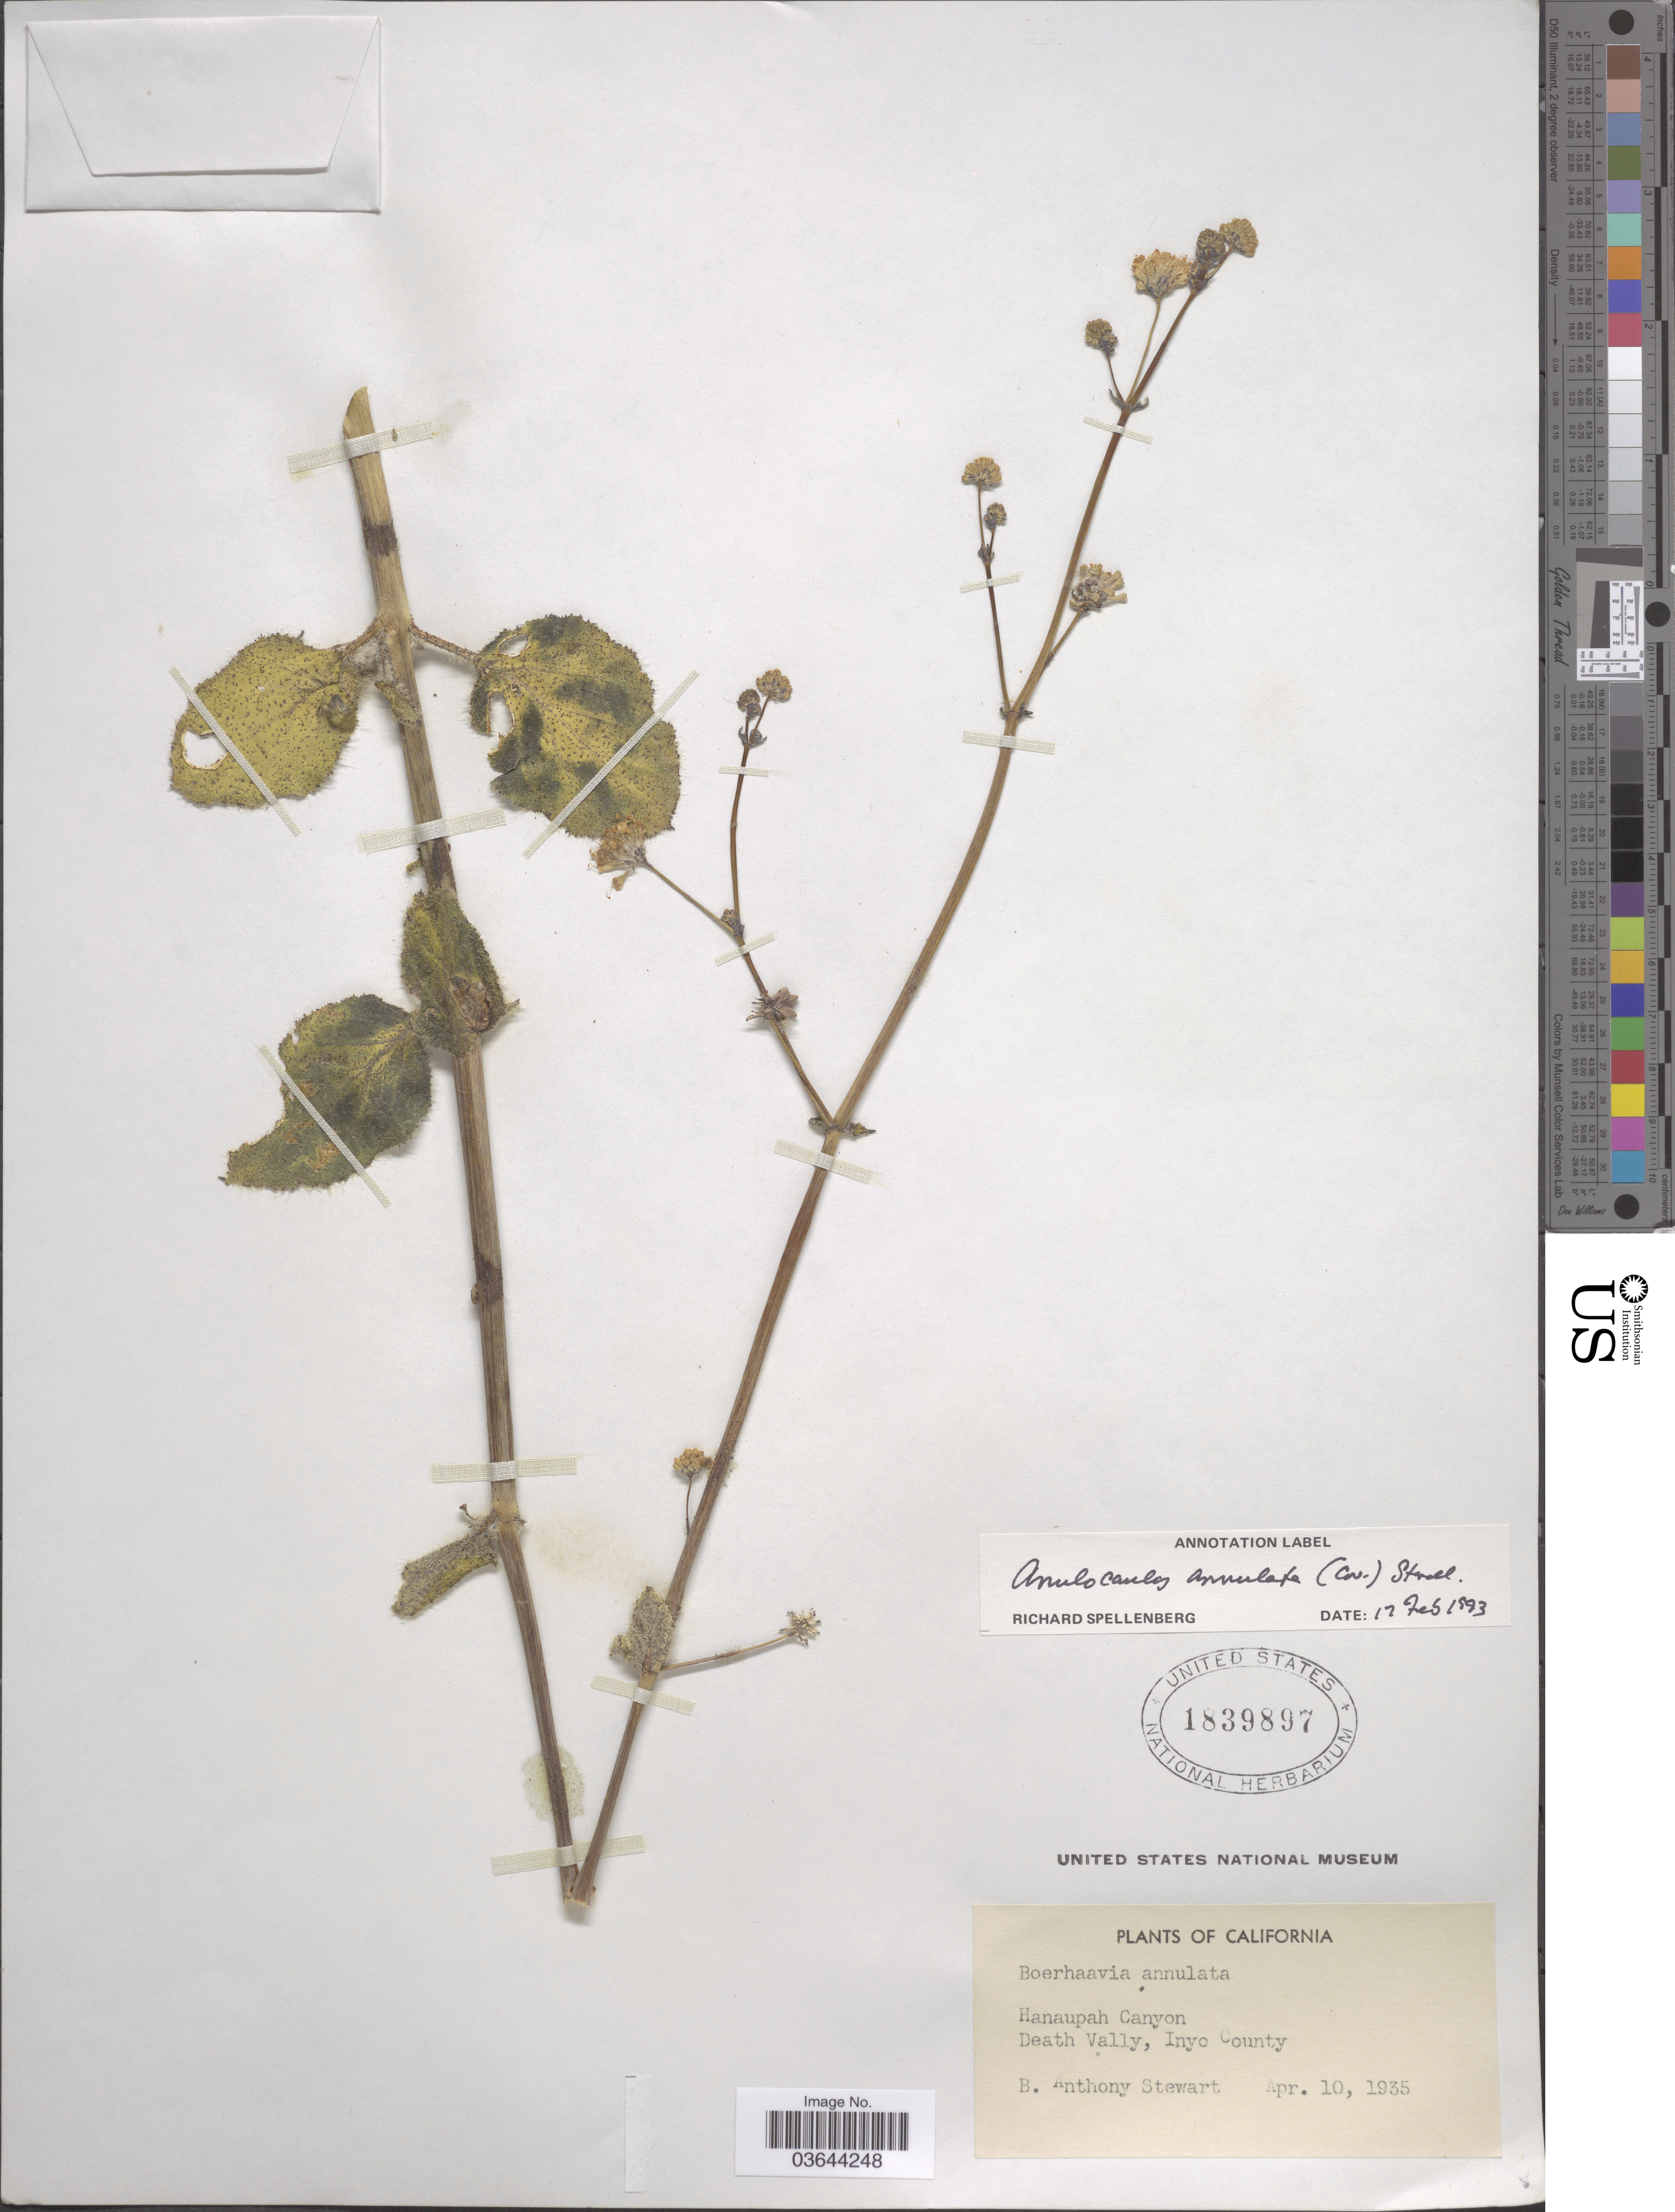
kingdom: Plantae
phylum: Tracheophyta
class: Magnoliopsida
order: Caryophyllales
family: Nyctaginaceae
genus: Anulocaulis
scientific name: Anulocaulis annulatus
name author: (Coville) Standl.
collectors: B. Stewart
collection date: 1935-04-10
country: United States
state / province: California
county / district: Inyo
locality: Hanaupah Canyon. Death Valley, Inyo County.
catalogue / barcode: US 1839897